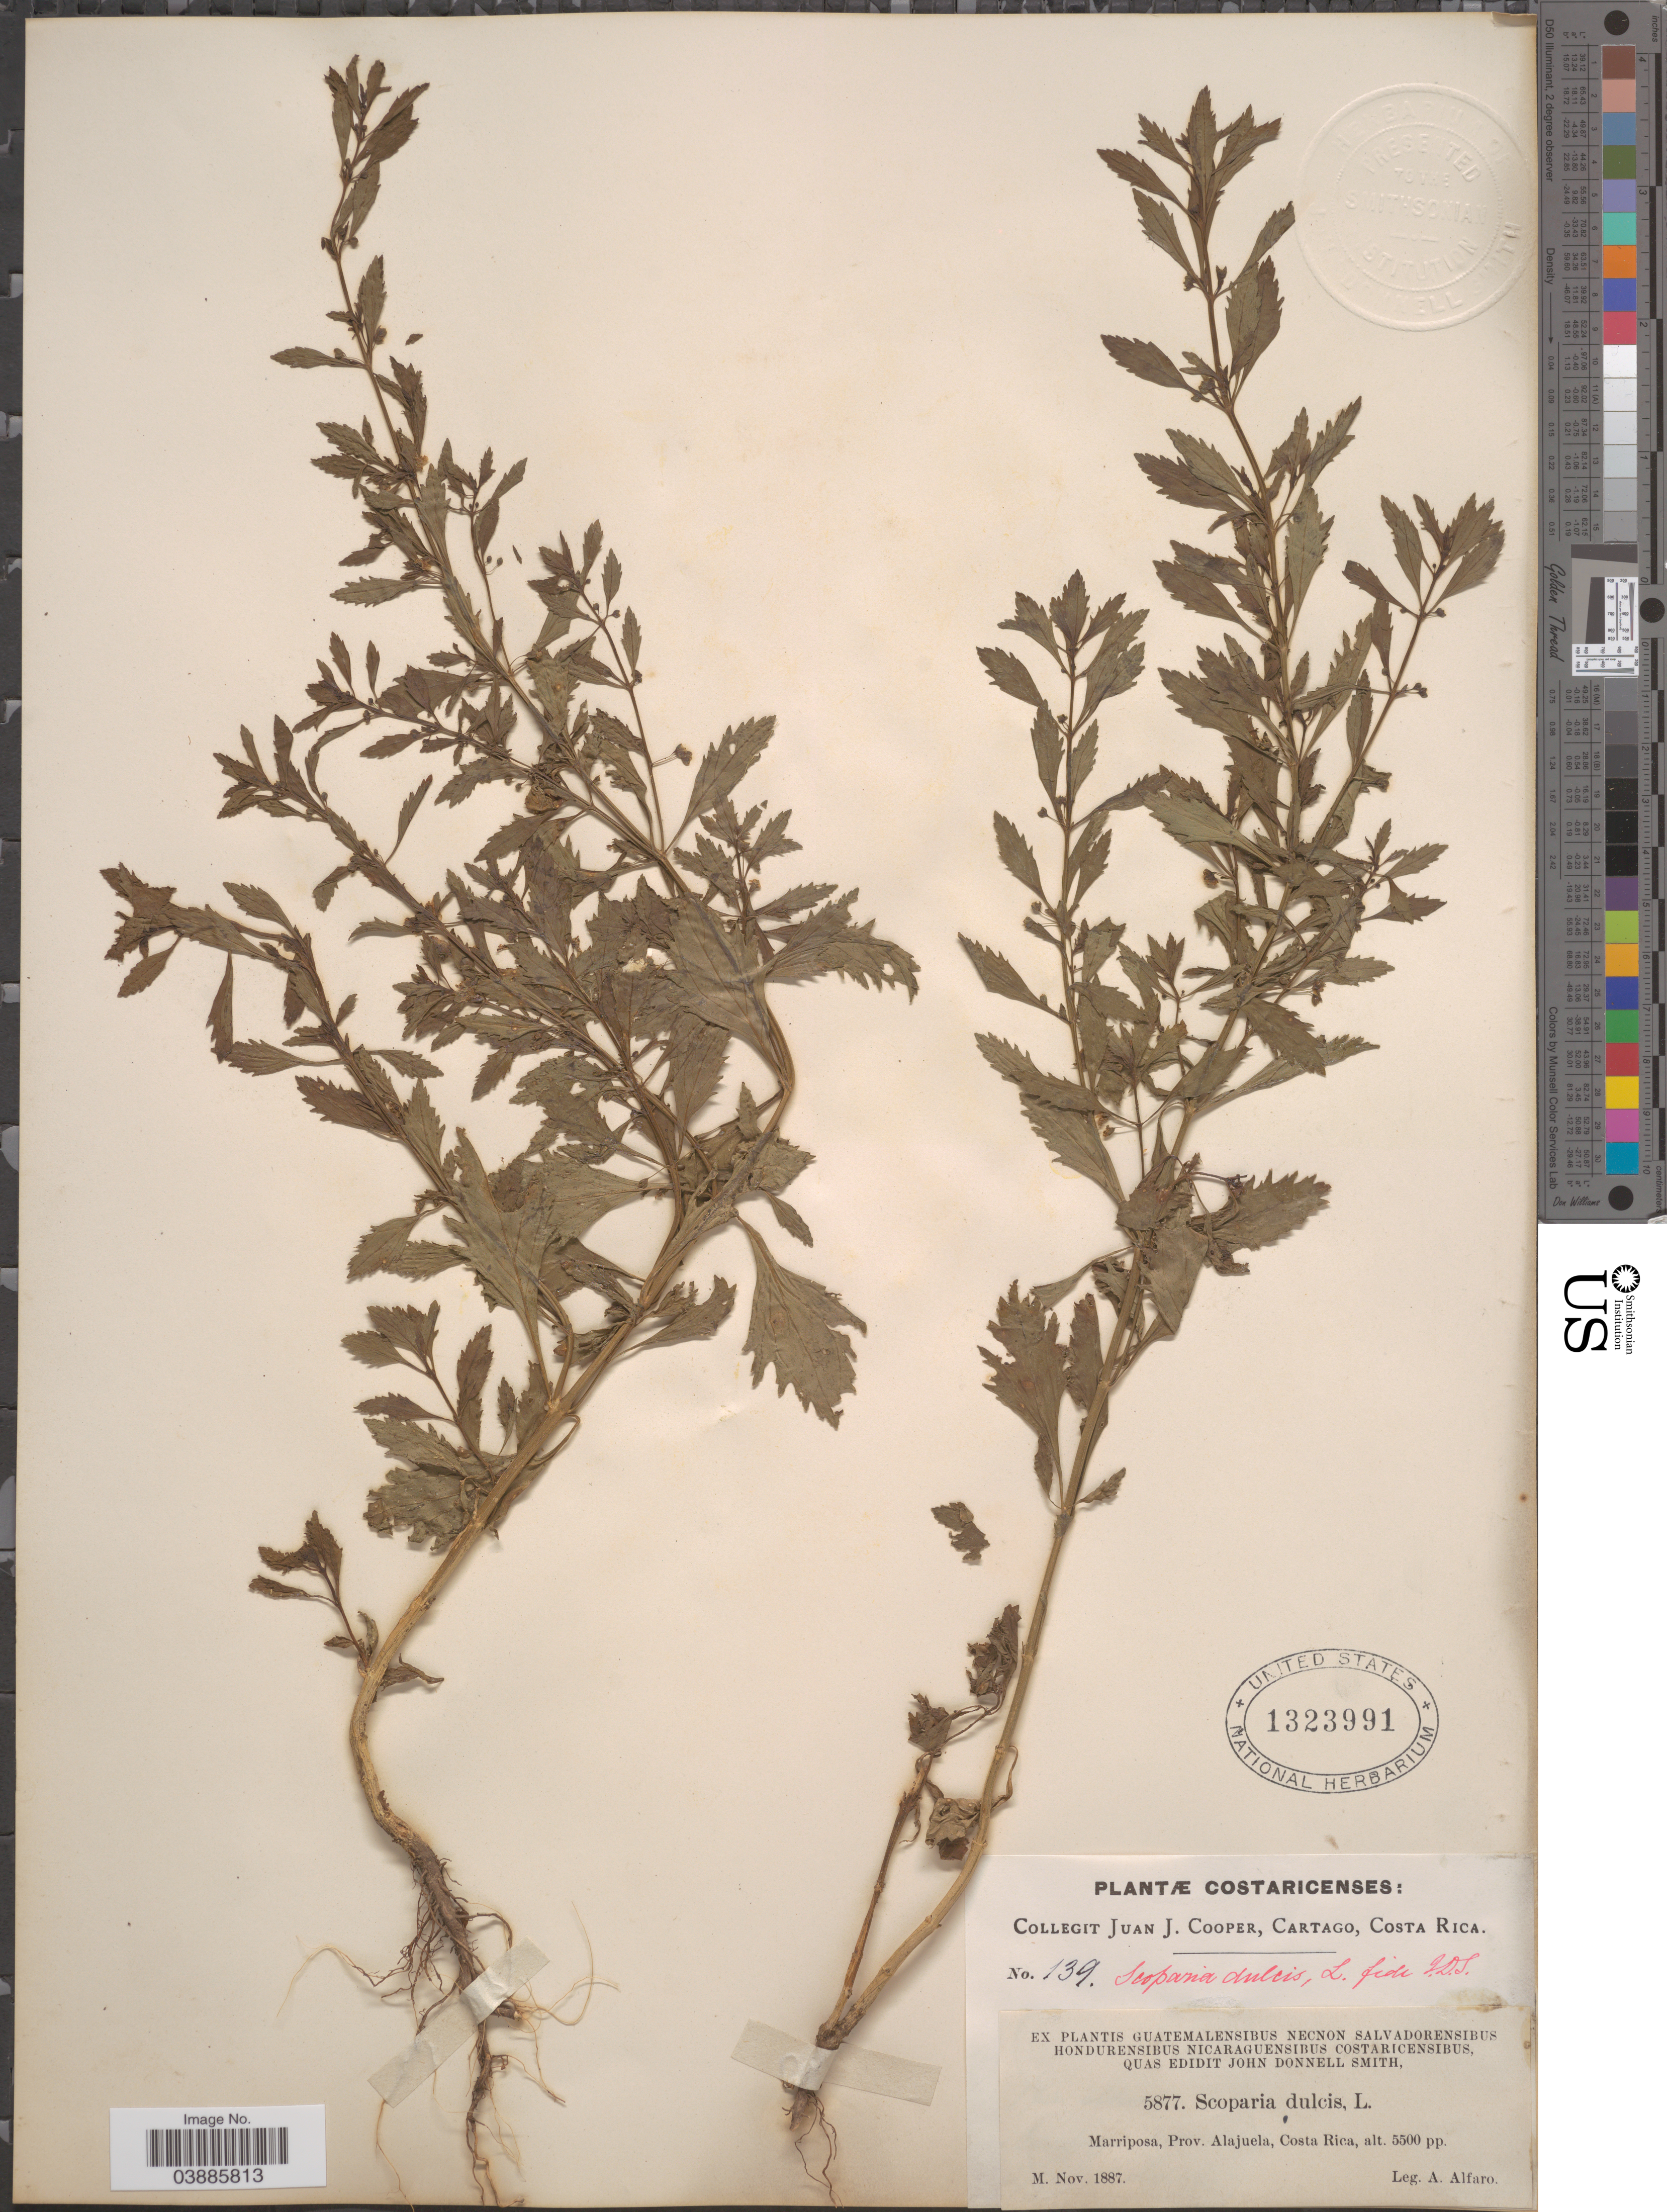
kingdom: Plantae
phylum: Tracheophyta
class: Magnoliopsida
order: Lamiales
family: Plantaginaceae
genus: Scoparia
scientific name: Scoparia dulcis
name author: L.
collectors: A. Alfaro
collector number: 5877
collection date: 1887-11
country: Costa Rica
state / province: Alajuela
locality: Marriposa, Prov. Alajuela.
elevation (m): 1676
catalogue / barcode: US 1323991